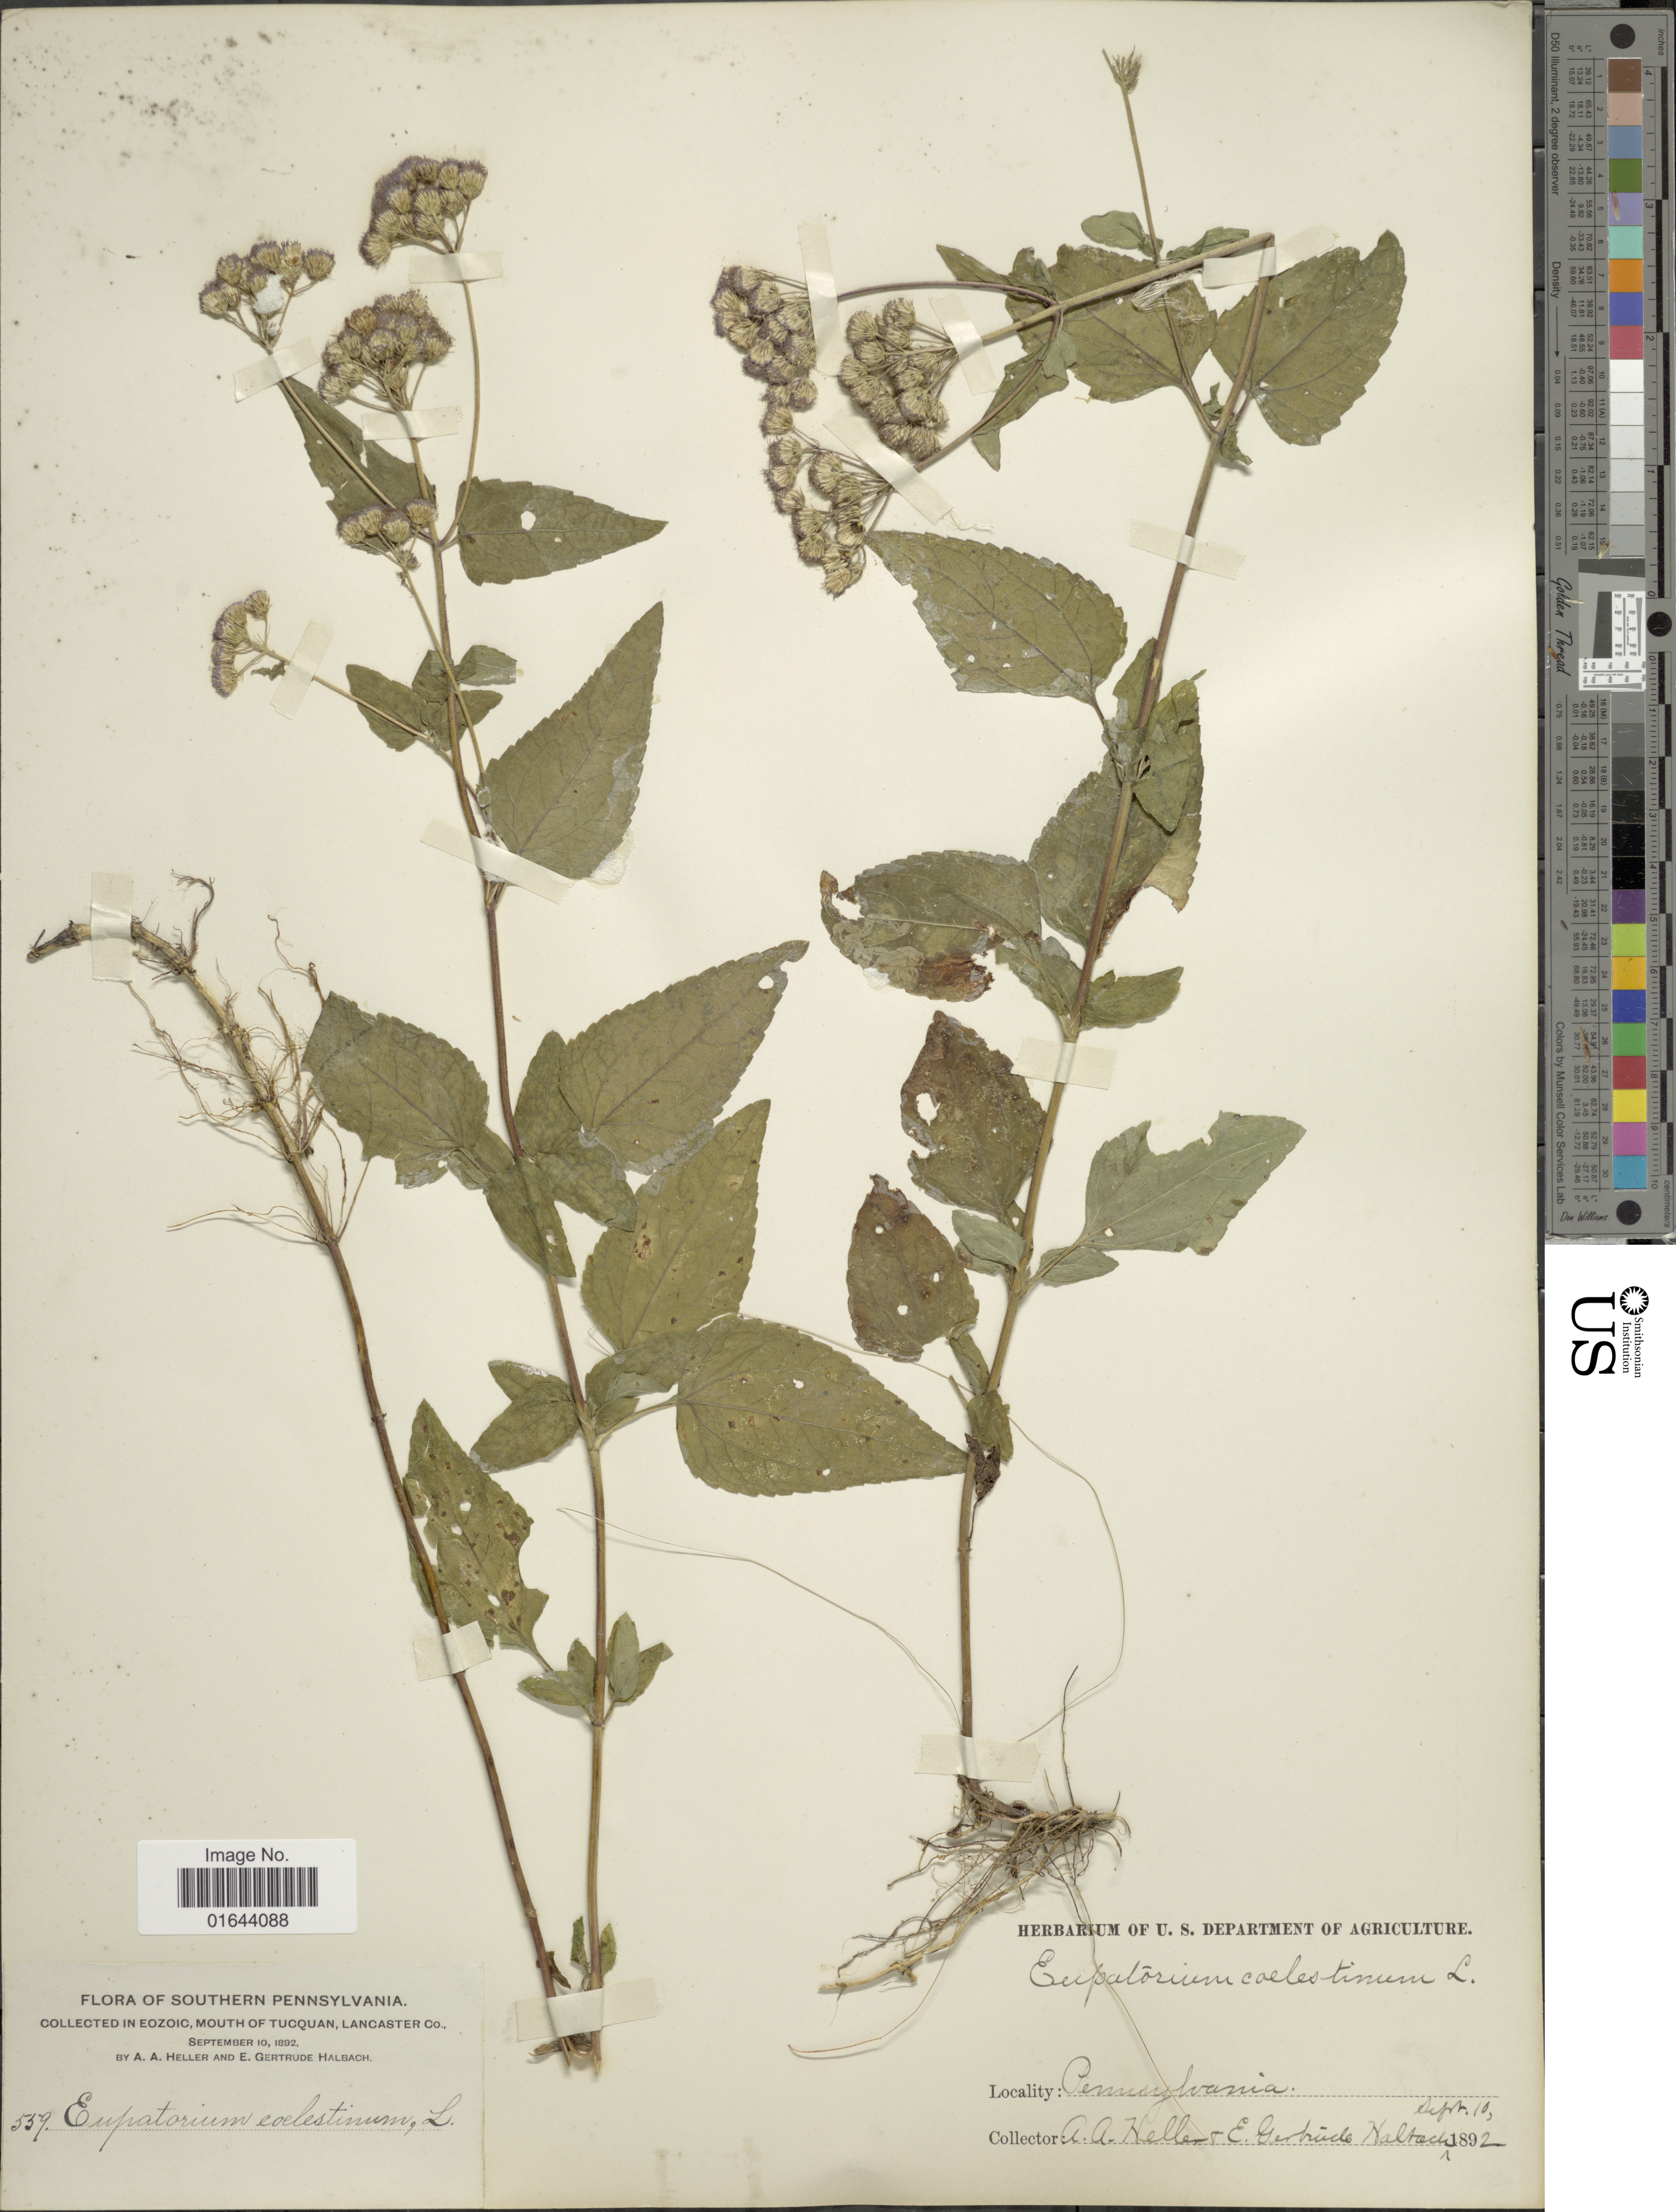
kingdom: Plantae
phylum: Tracheophyta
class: Magnoliopsida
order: Asterales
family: Asteraceae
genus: Conoclinium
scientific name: Conoclinium coelestinum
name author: (L.) DC.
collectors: A. A. Heller & G. Hallbach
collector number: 559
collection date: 1892-09-10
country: United States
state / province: Pennsylvania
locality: Southern Pennsylvania. Eozoic, Mouth of Tucquan, Lancaster Co,